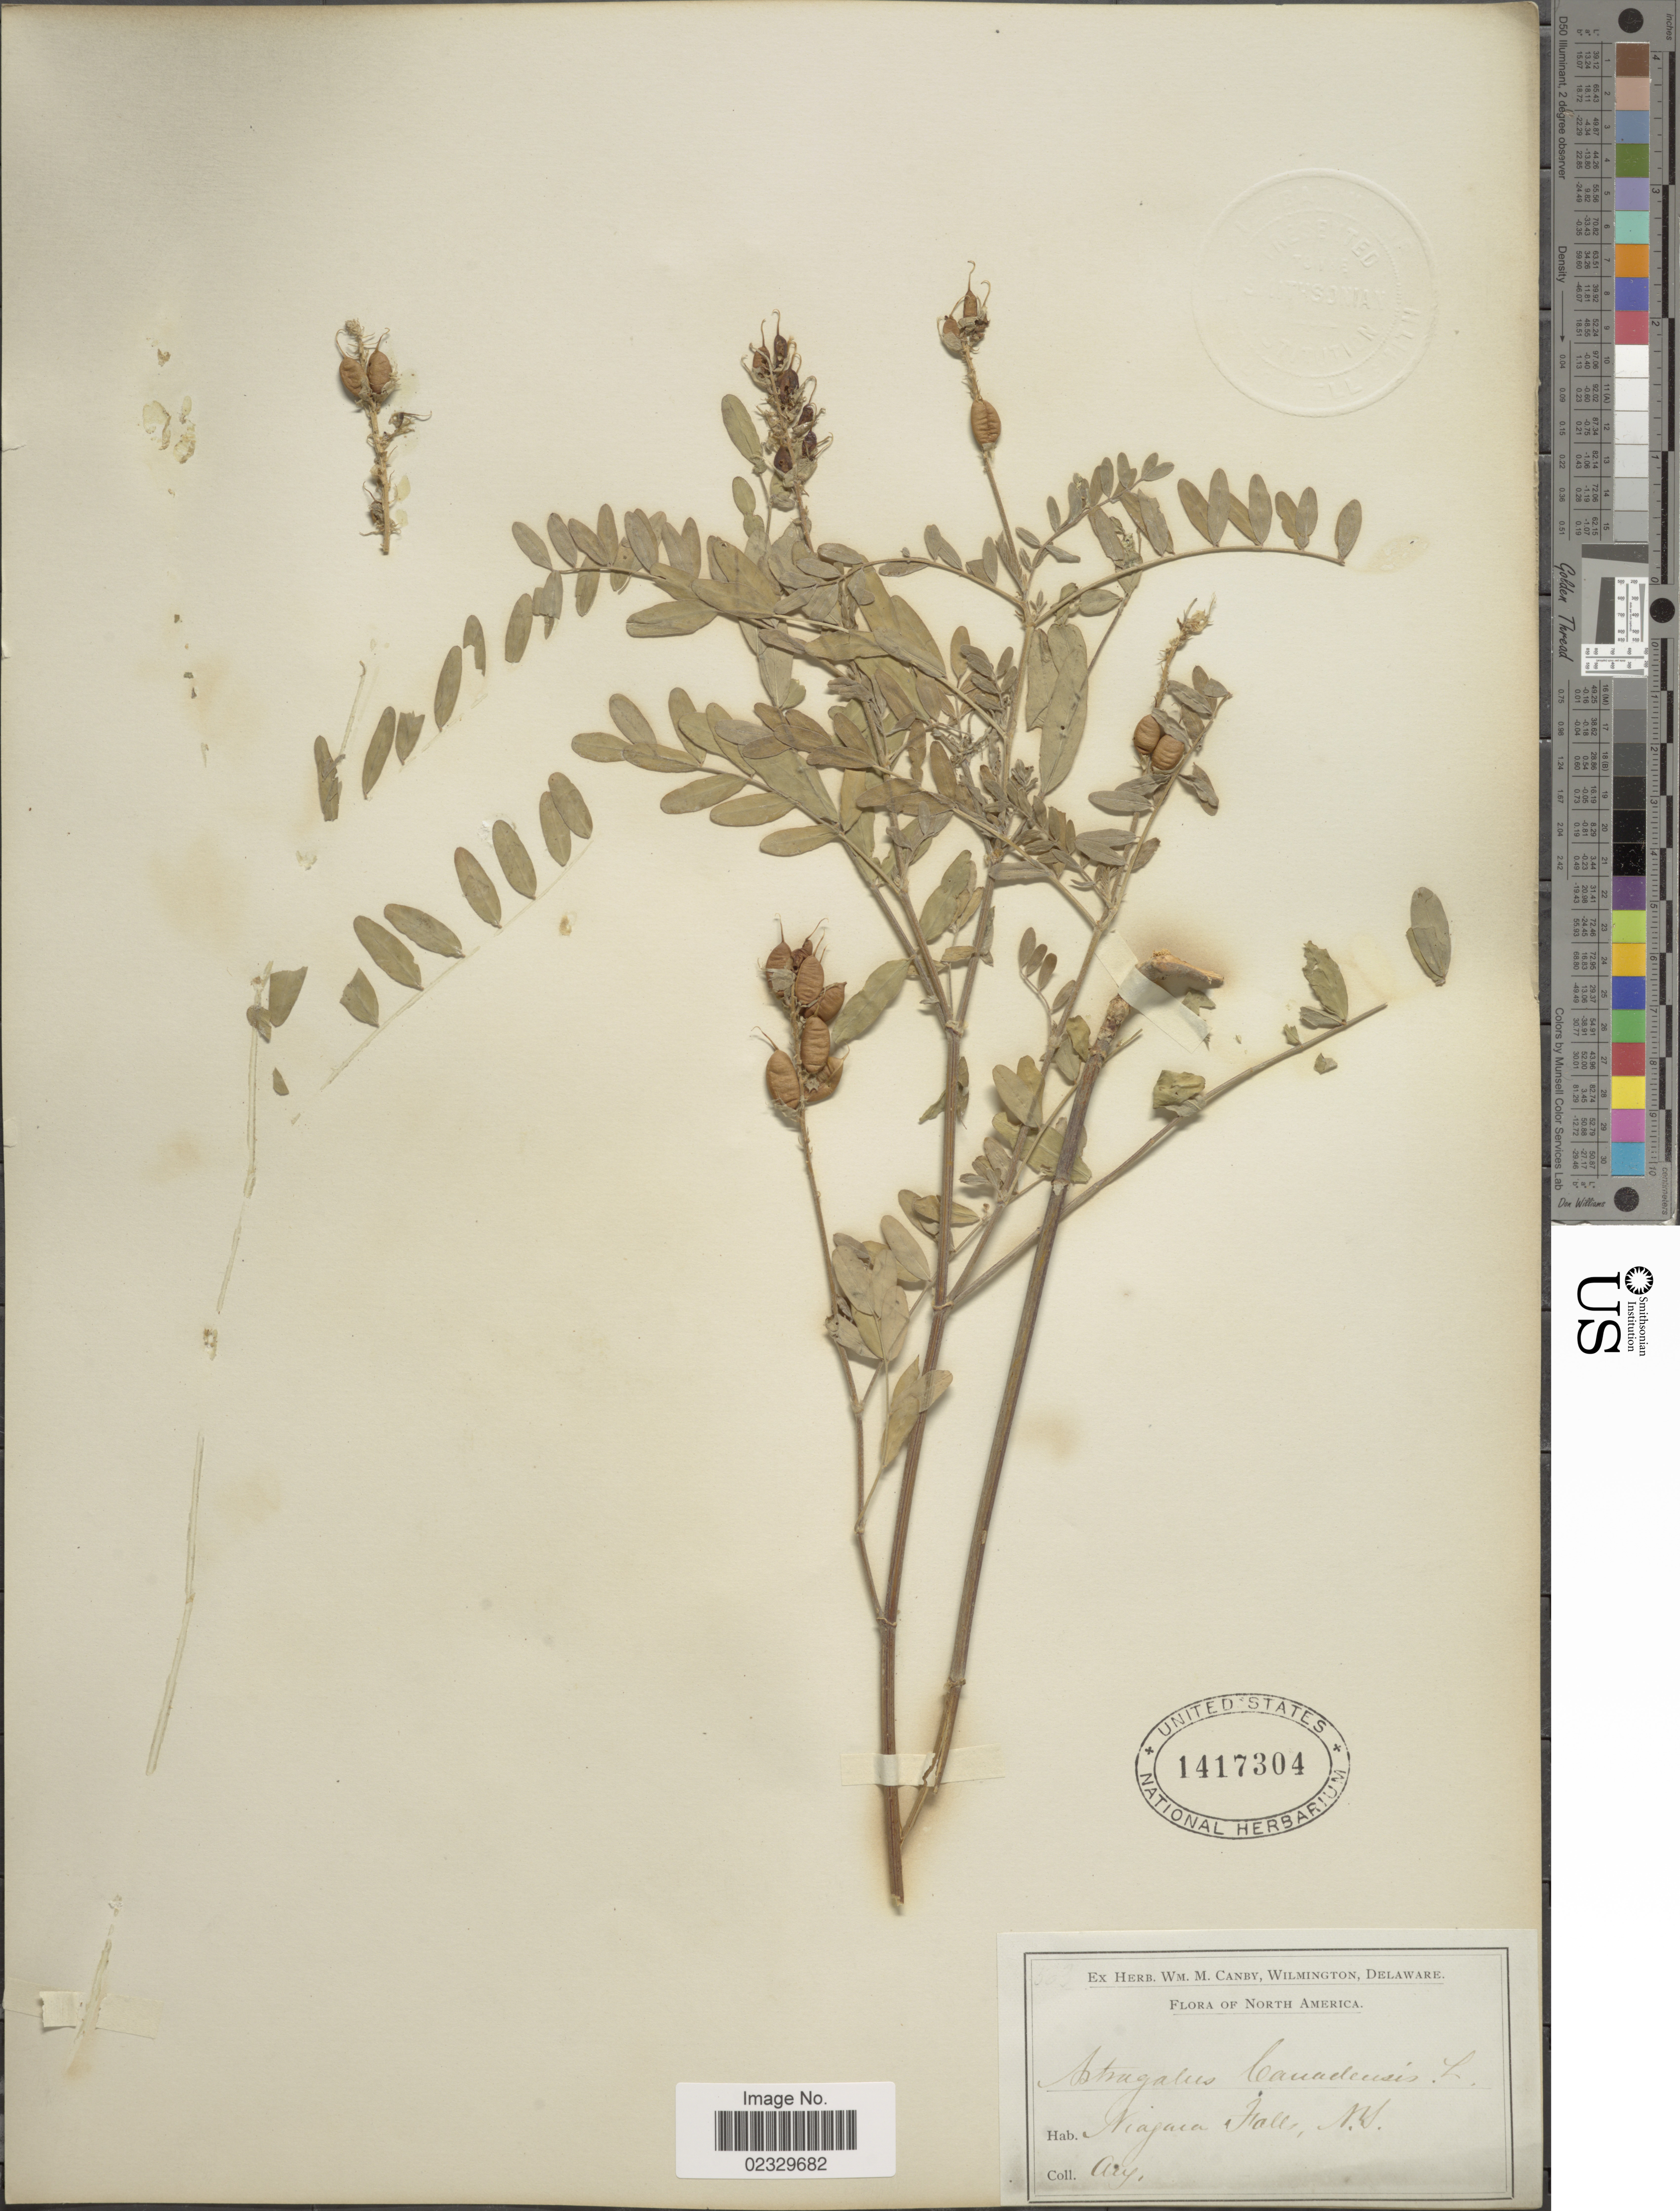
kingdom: Plantae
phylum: Tracheophyta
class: Magnoliopsida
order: Fabales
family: Fabaceae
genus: Astragalus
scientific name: Astragalus canadensis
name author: L.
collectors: ex herb. W.M. Canby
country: United States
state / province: New York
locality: Niagara Falls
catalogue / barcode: US 1417304